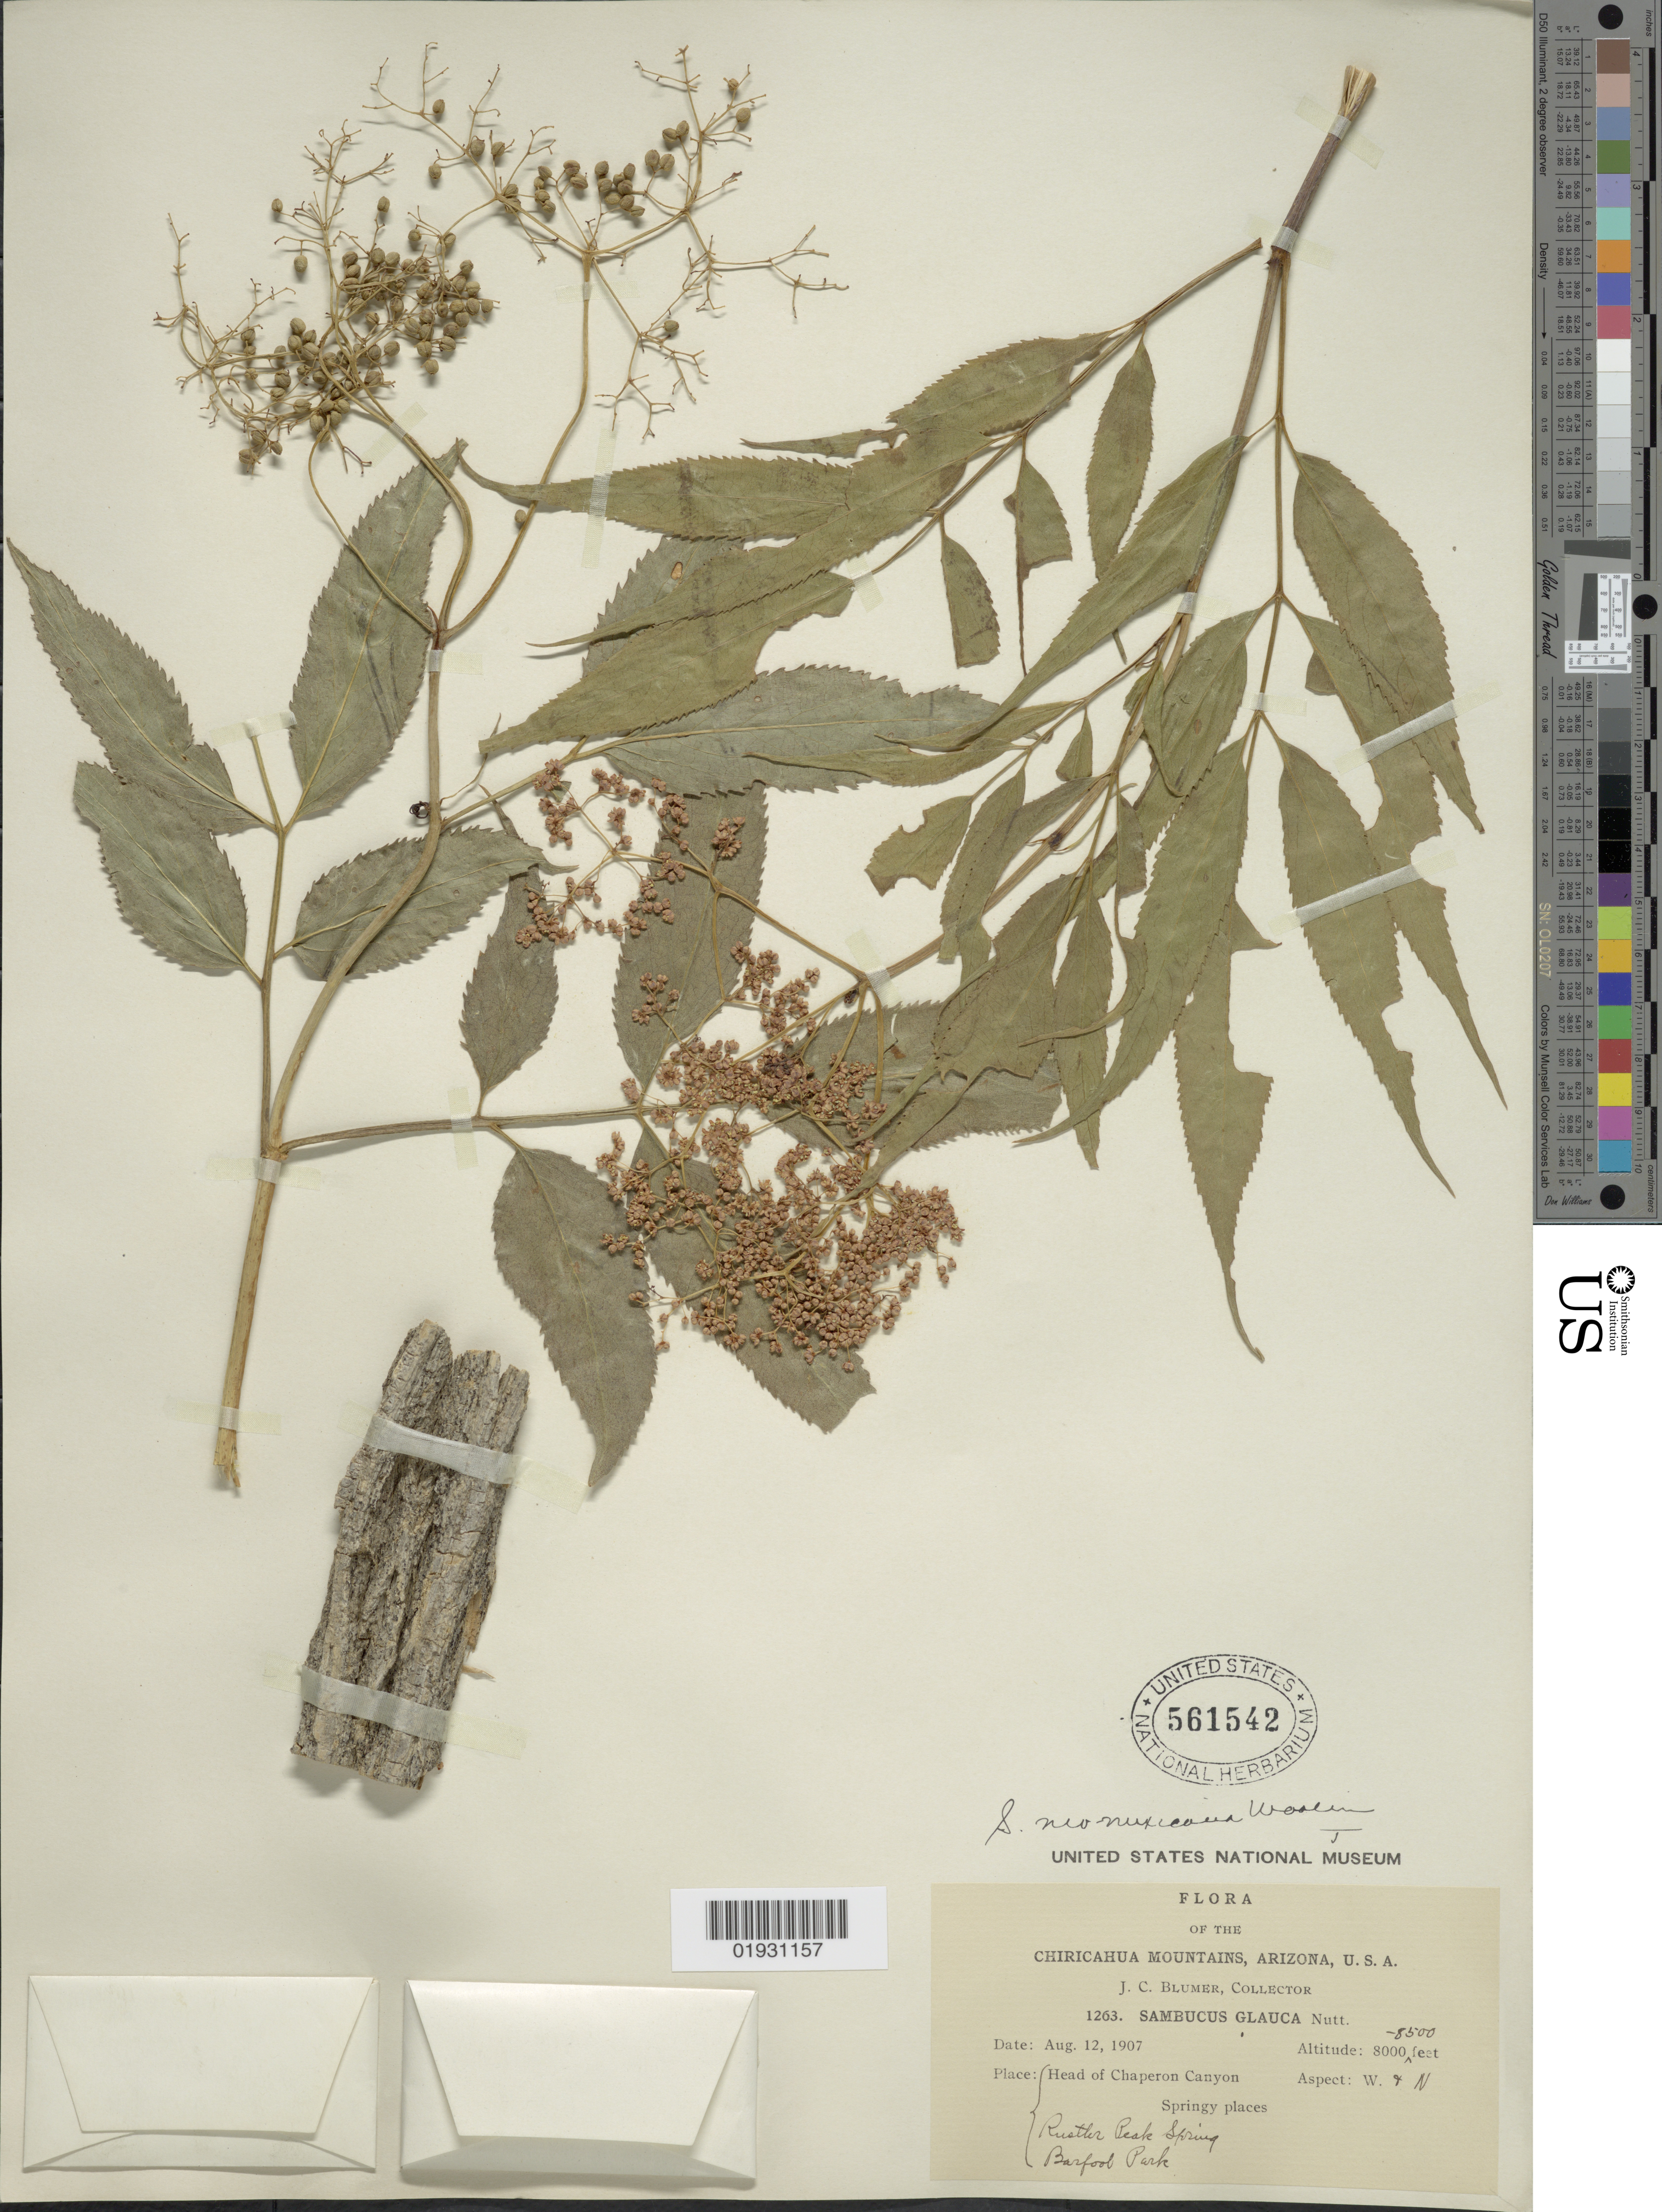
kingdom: Plantae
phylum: Tracheophyta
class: Magnoliopsida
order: Dipsacales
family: Viburnaceae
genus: Sambucus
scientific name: Sambucus neo-mexicana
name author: Wooton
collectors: J. C. Blumer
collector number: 1263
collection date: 1907-08-12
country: United States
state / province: Arizona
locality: Chiricahua Mountains. Head of Chaperon Canyon. Springy places. Rustler Peak Spring, Barfoot Park.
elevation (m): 2438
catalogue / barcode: US 561542